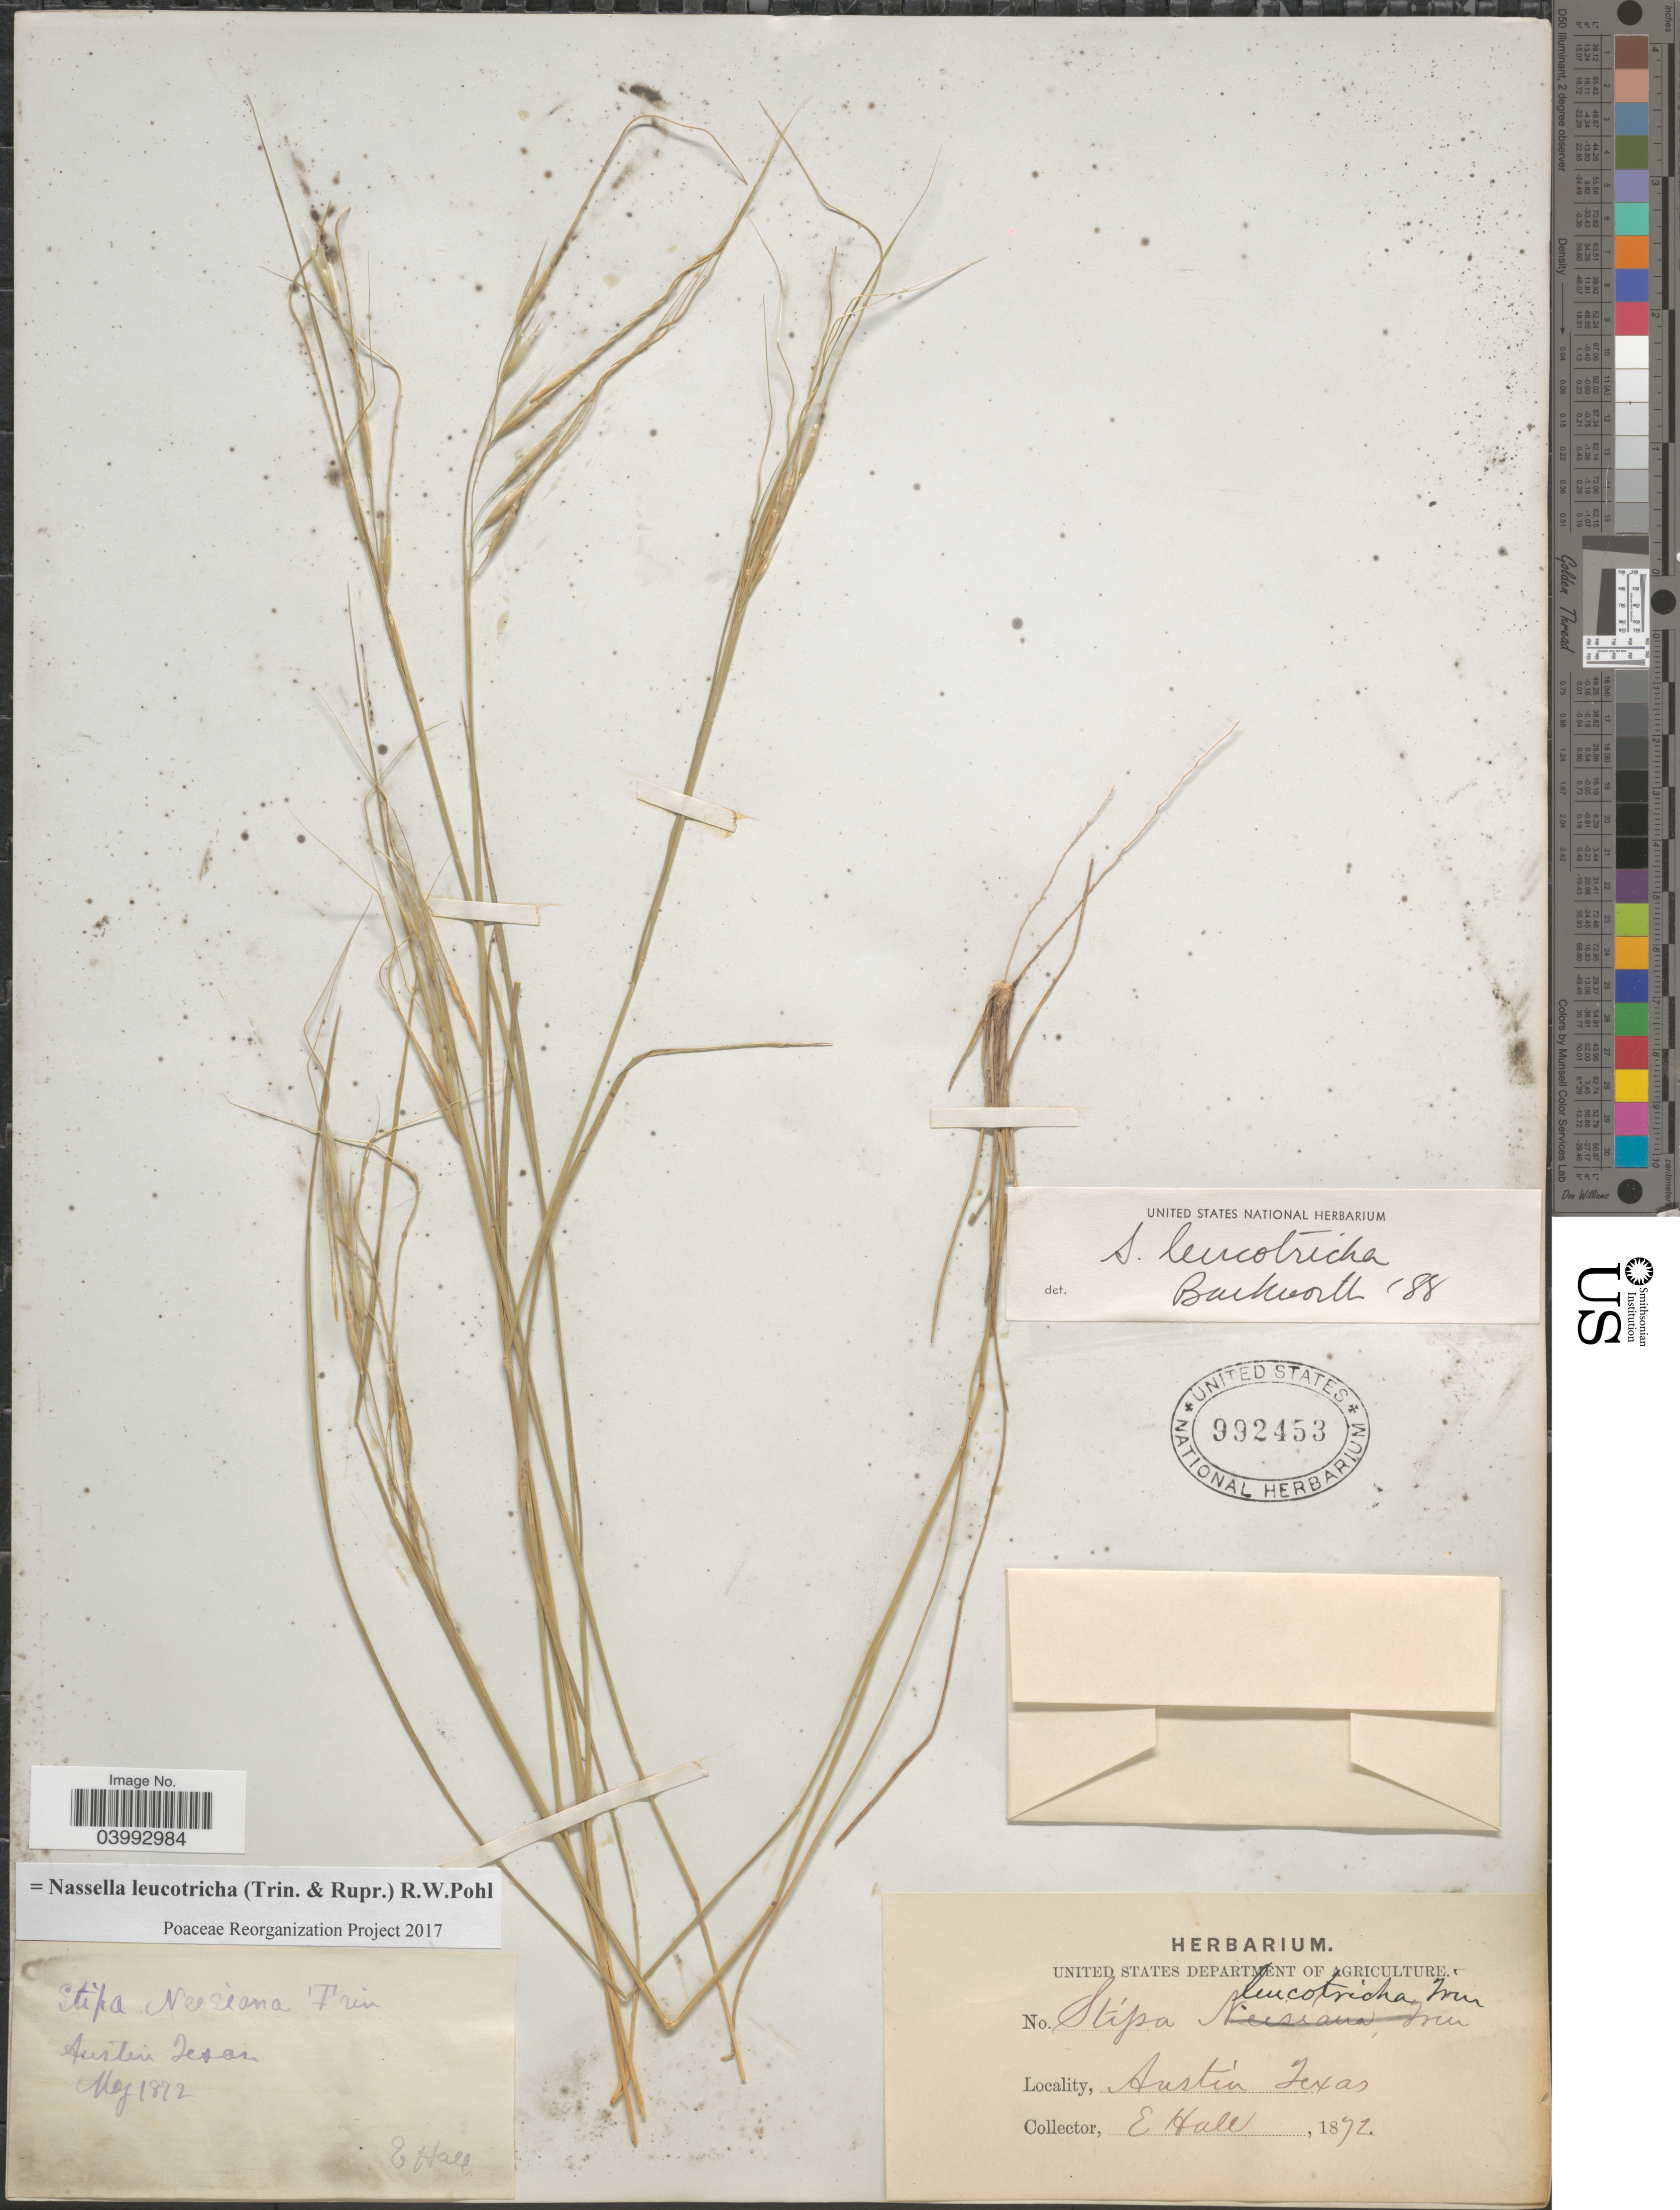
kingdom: Plantae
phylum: Tracheophyta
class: Liliopsida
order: Poales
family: Poaceae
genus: Nassella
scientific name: Nassella leucotricha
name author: (Trin. & Rupr.) R.W. Pohl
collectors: E. Hall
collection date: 1872-05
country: United States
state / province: Texas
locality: Austin.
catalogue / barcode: US 992453